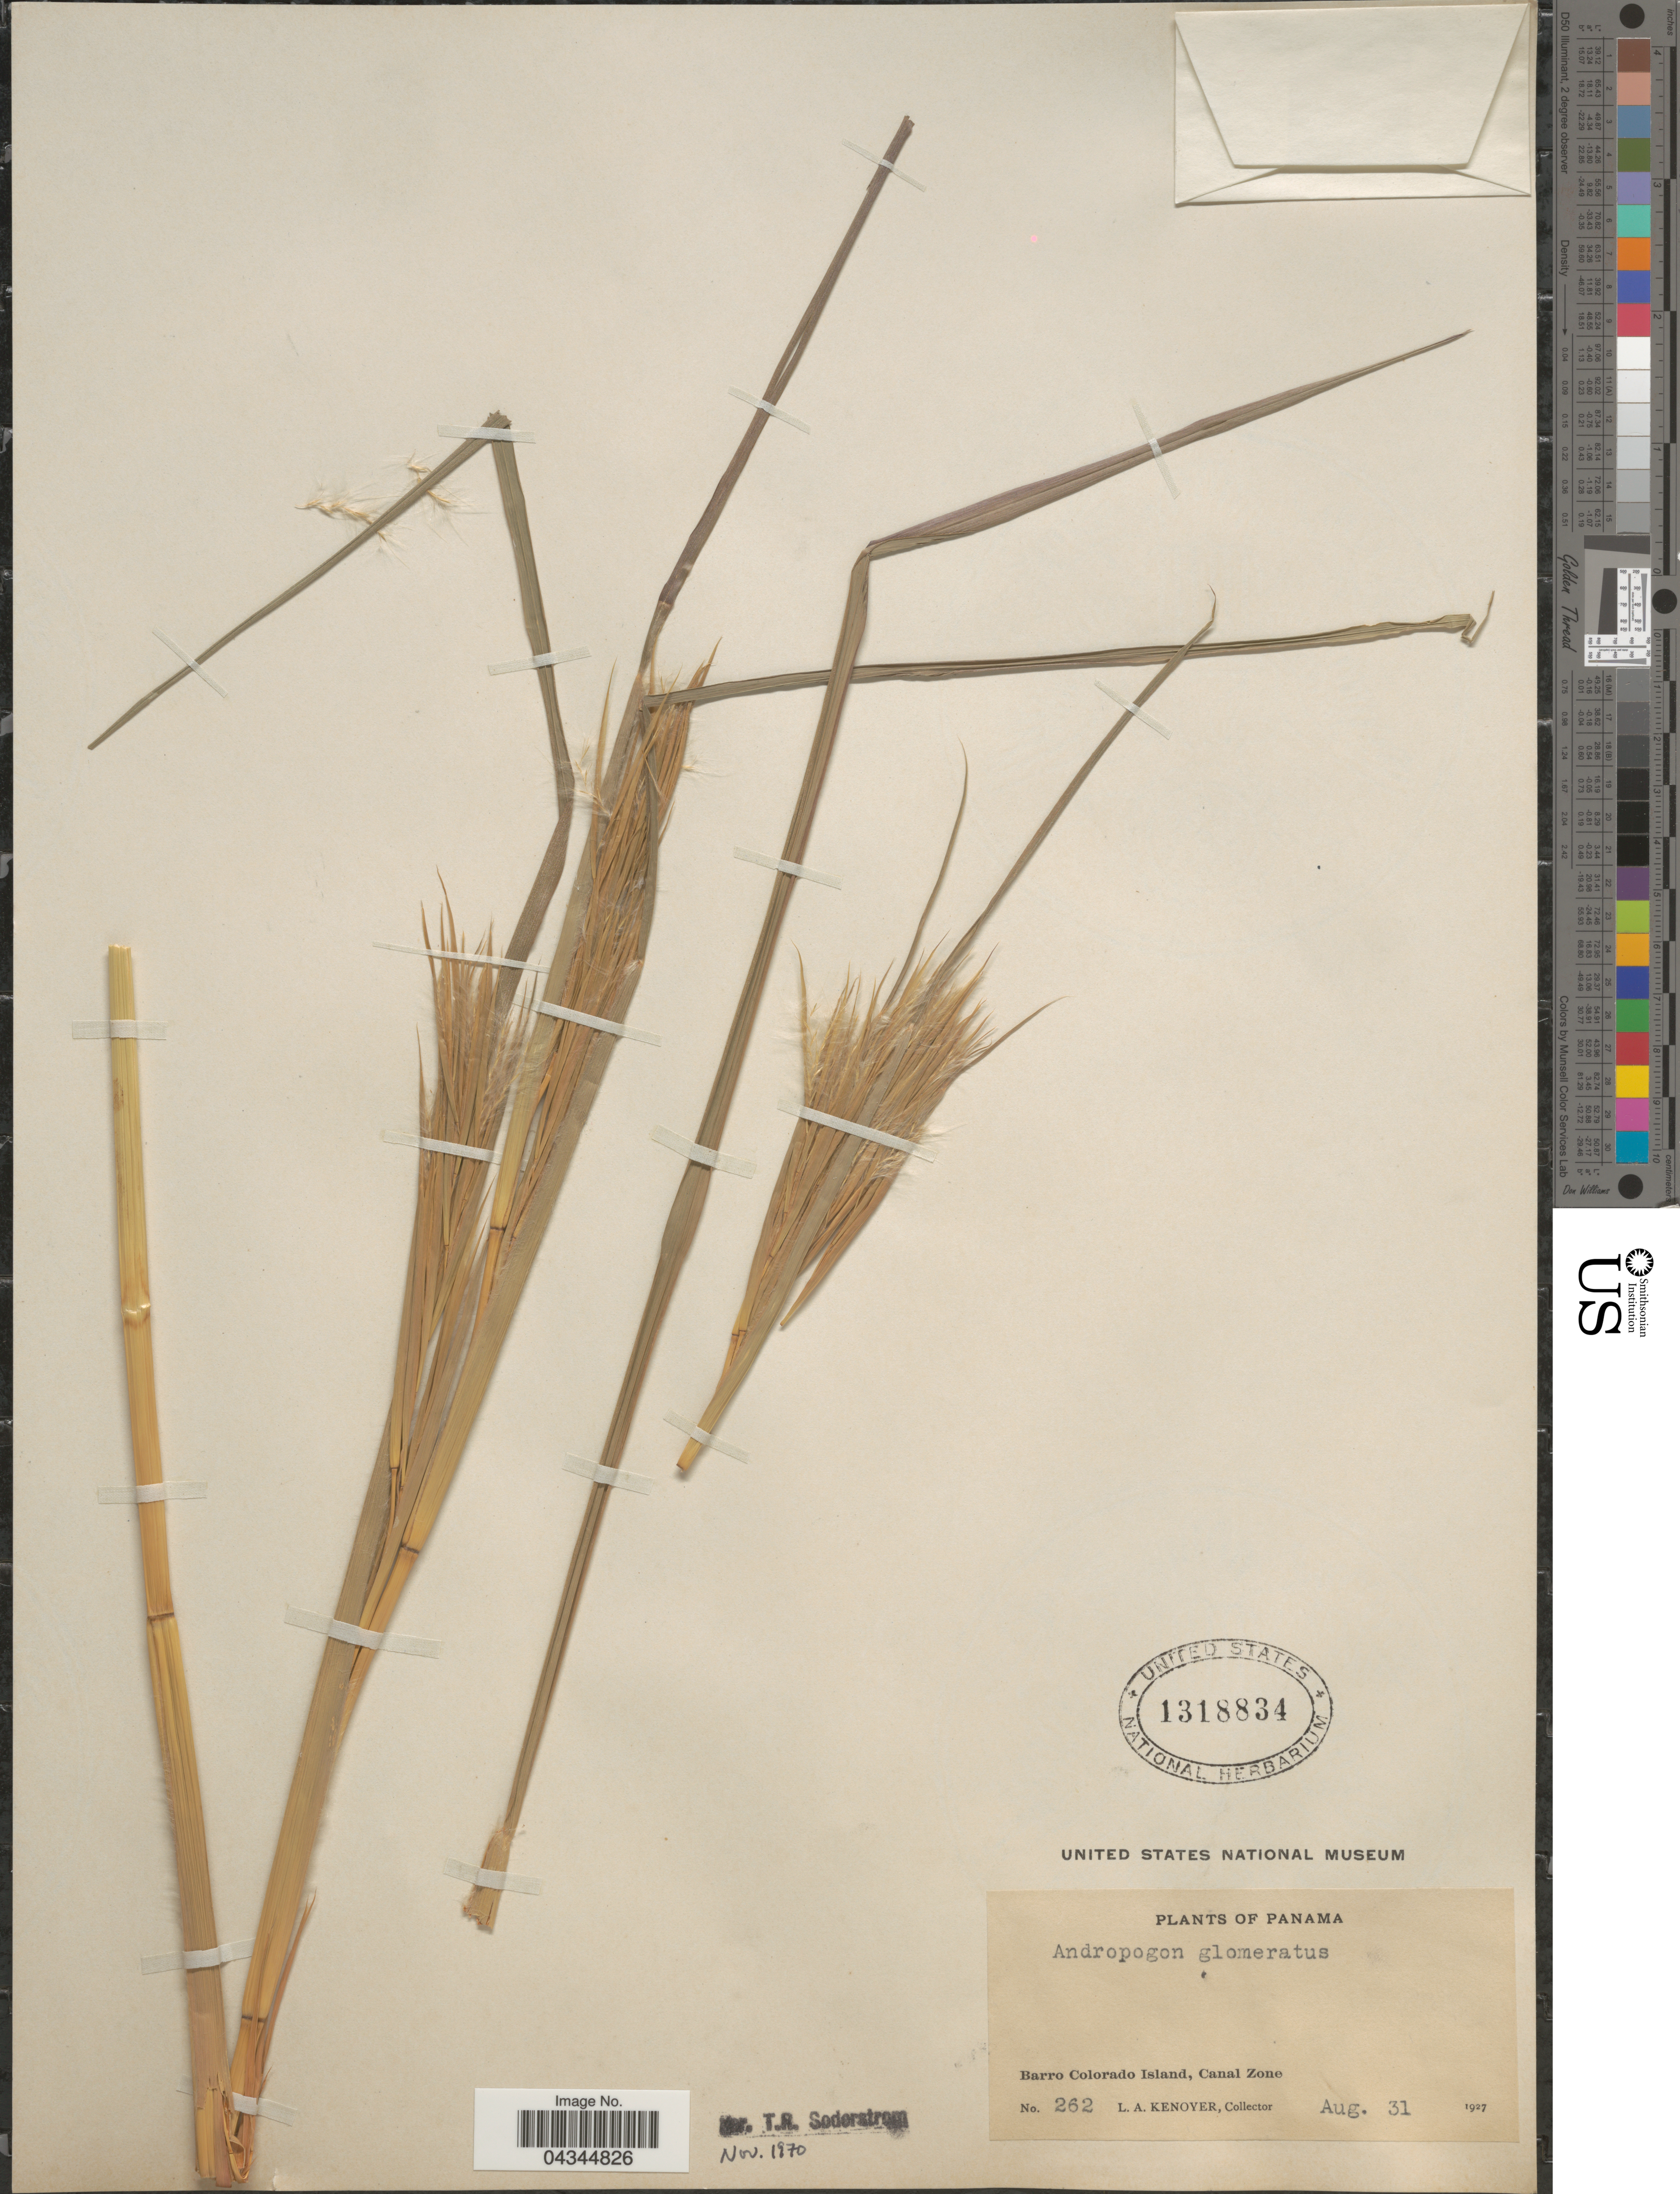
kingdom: Plantae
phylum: Tracheophyta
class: Liliopsida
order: Poales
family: Poaceae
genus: Andropogon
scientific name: Andropogon glomeratus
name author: (Walter) Britton et al.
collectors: L. A. Kenoyer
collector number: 262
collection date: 1927-08-31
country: Panama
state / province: Colón / Panamá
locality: Barro Colorado Island, Canal Zone.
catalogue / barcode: US 1318834